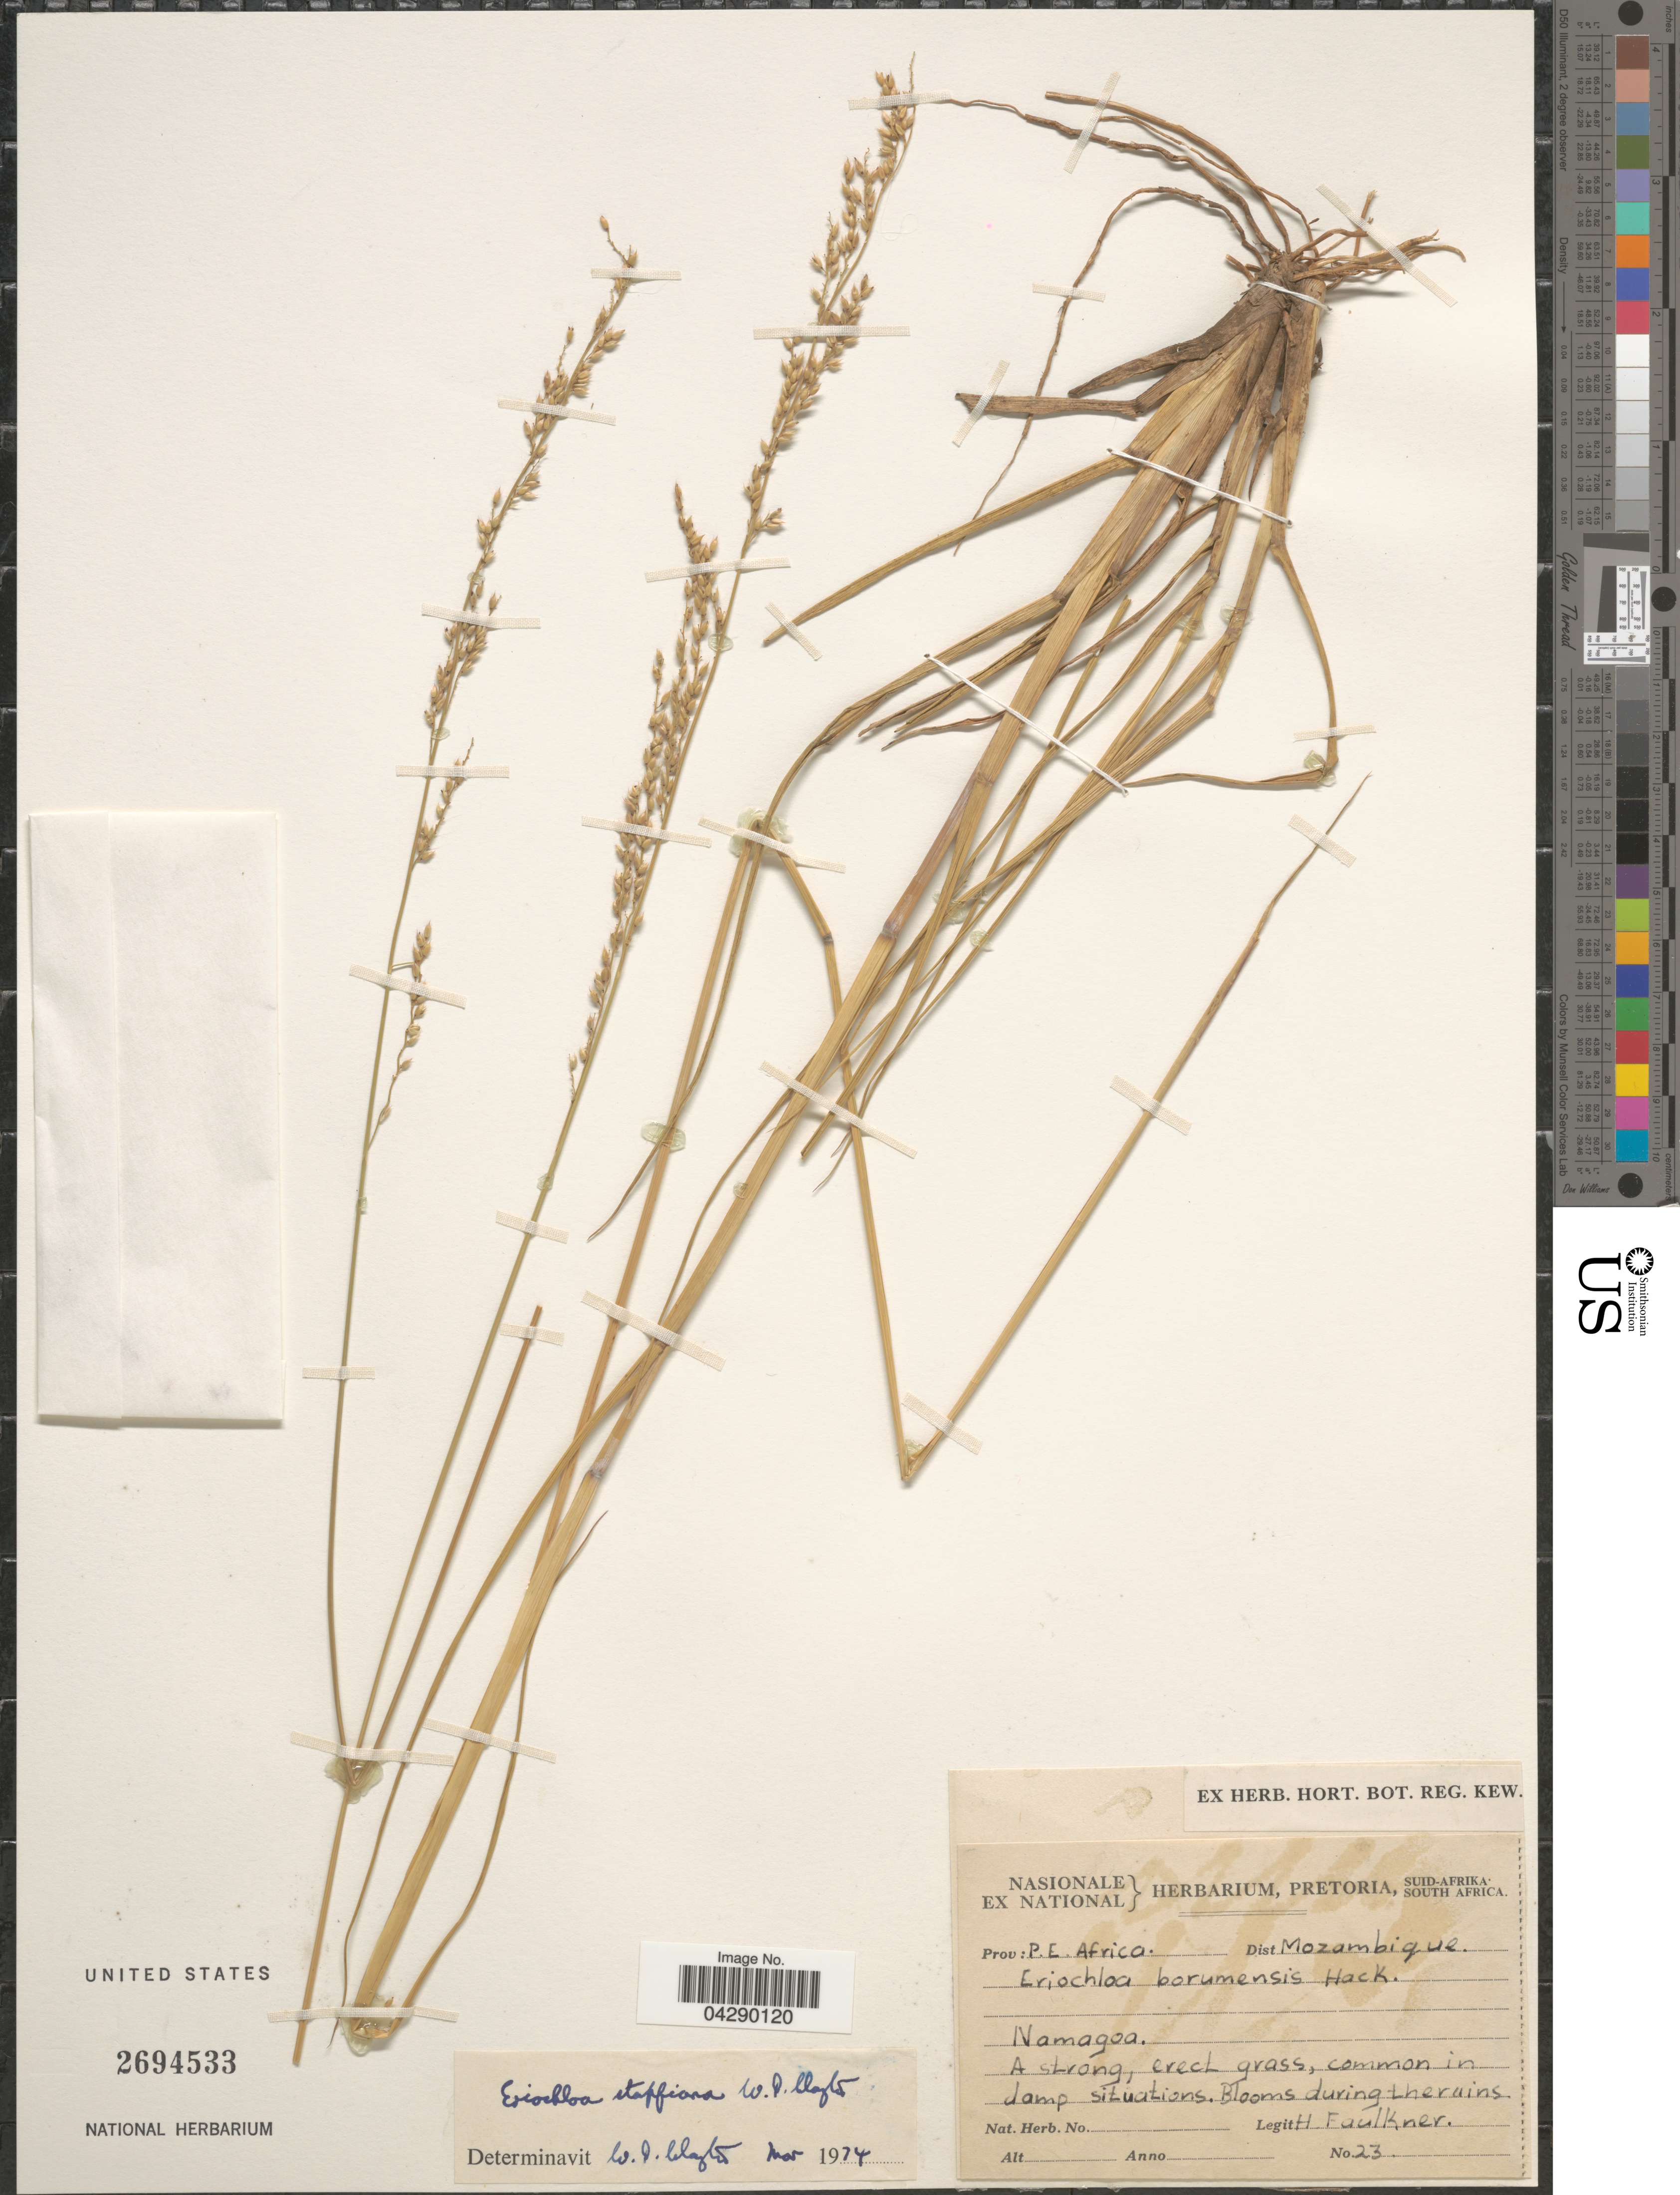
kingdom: Plantae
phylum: Tracheophyta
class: Liliopsida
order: Poales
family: Poaceae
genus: Eriochloa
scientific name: Eriochloa stapfiana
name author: Clayton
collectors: H. Faulkner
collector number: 23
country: Mozambique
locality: Prov. P. E. Africa. Dist. Mozambique. Namagoa.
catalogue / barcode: US 2694533